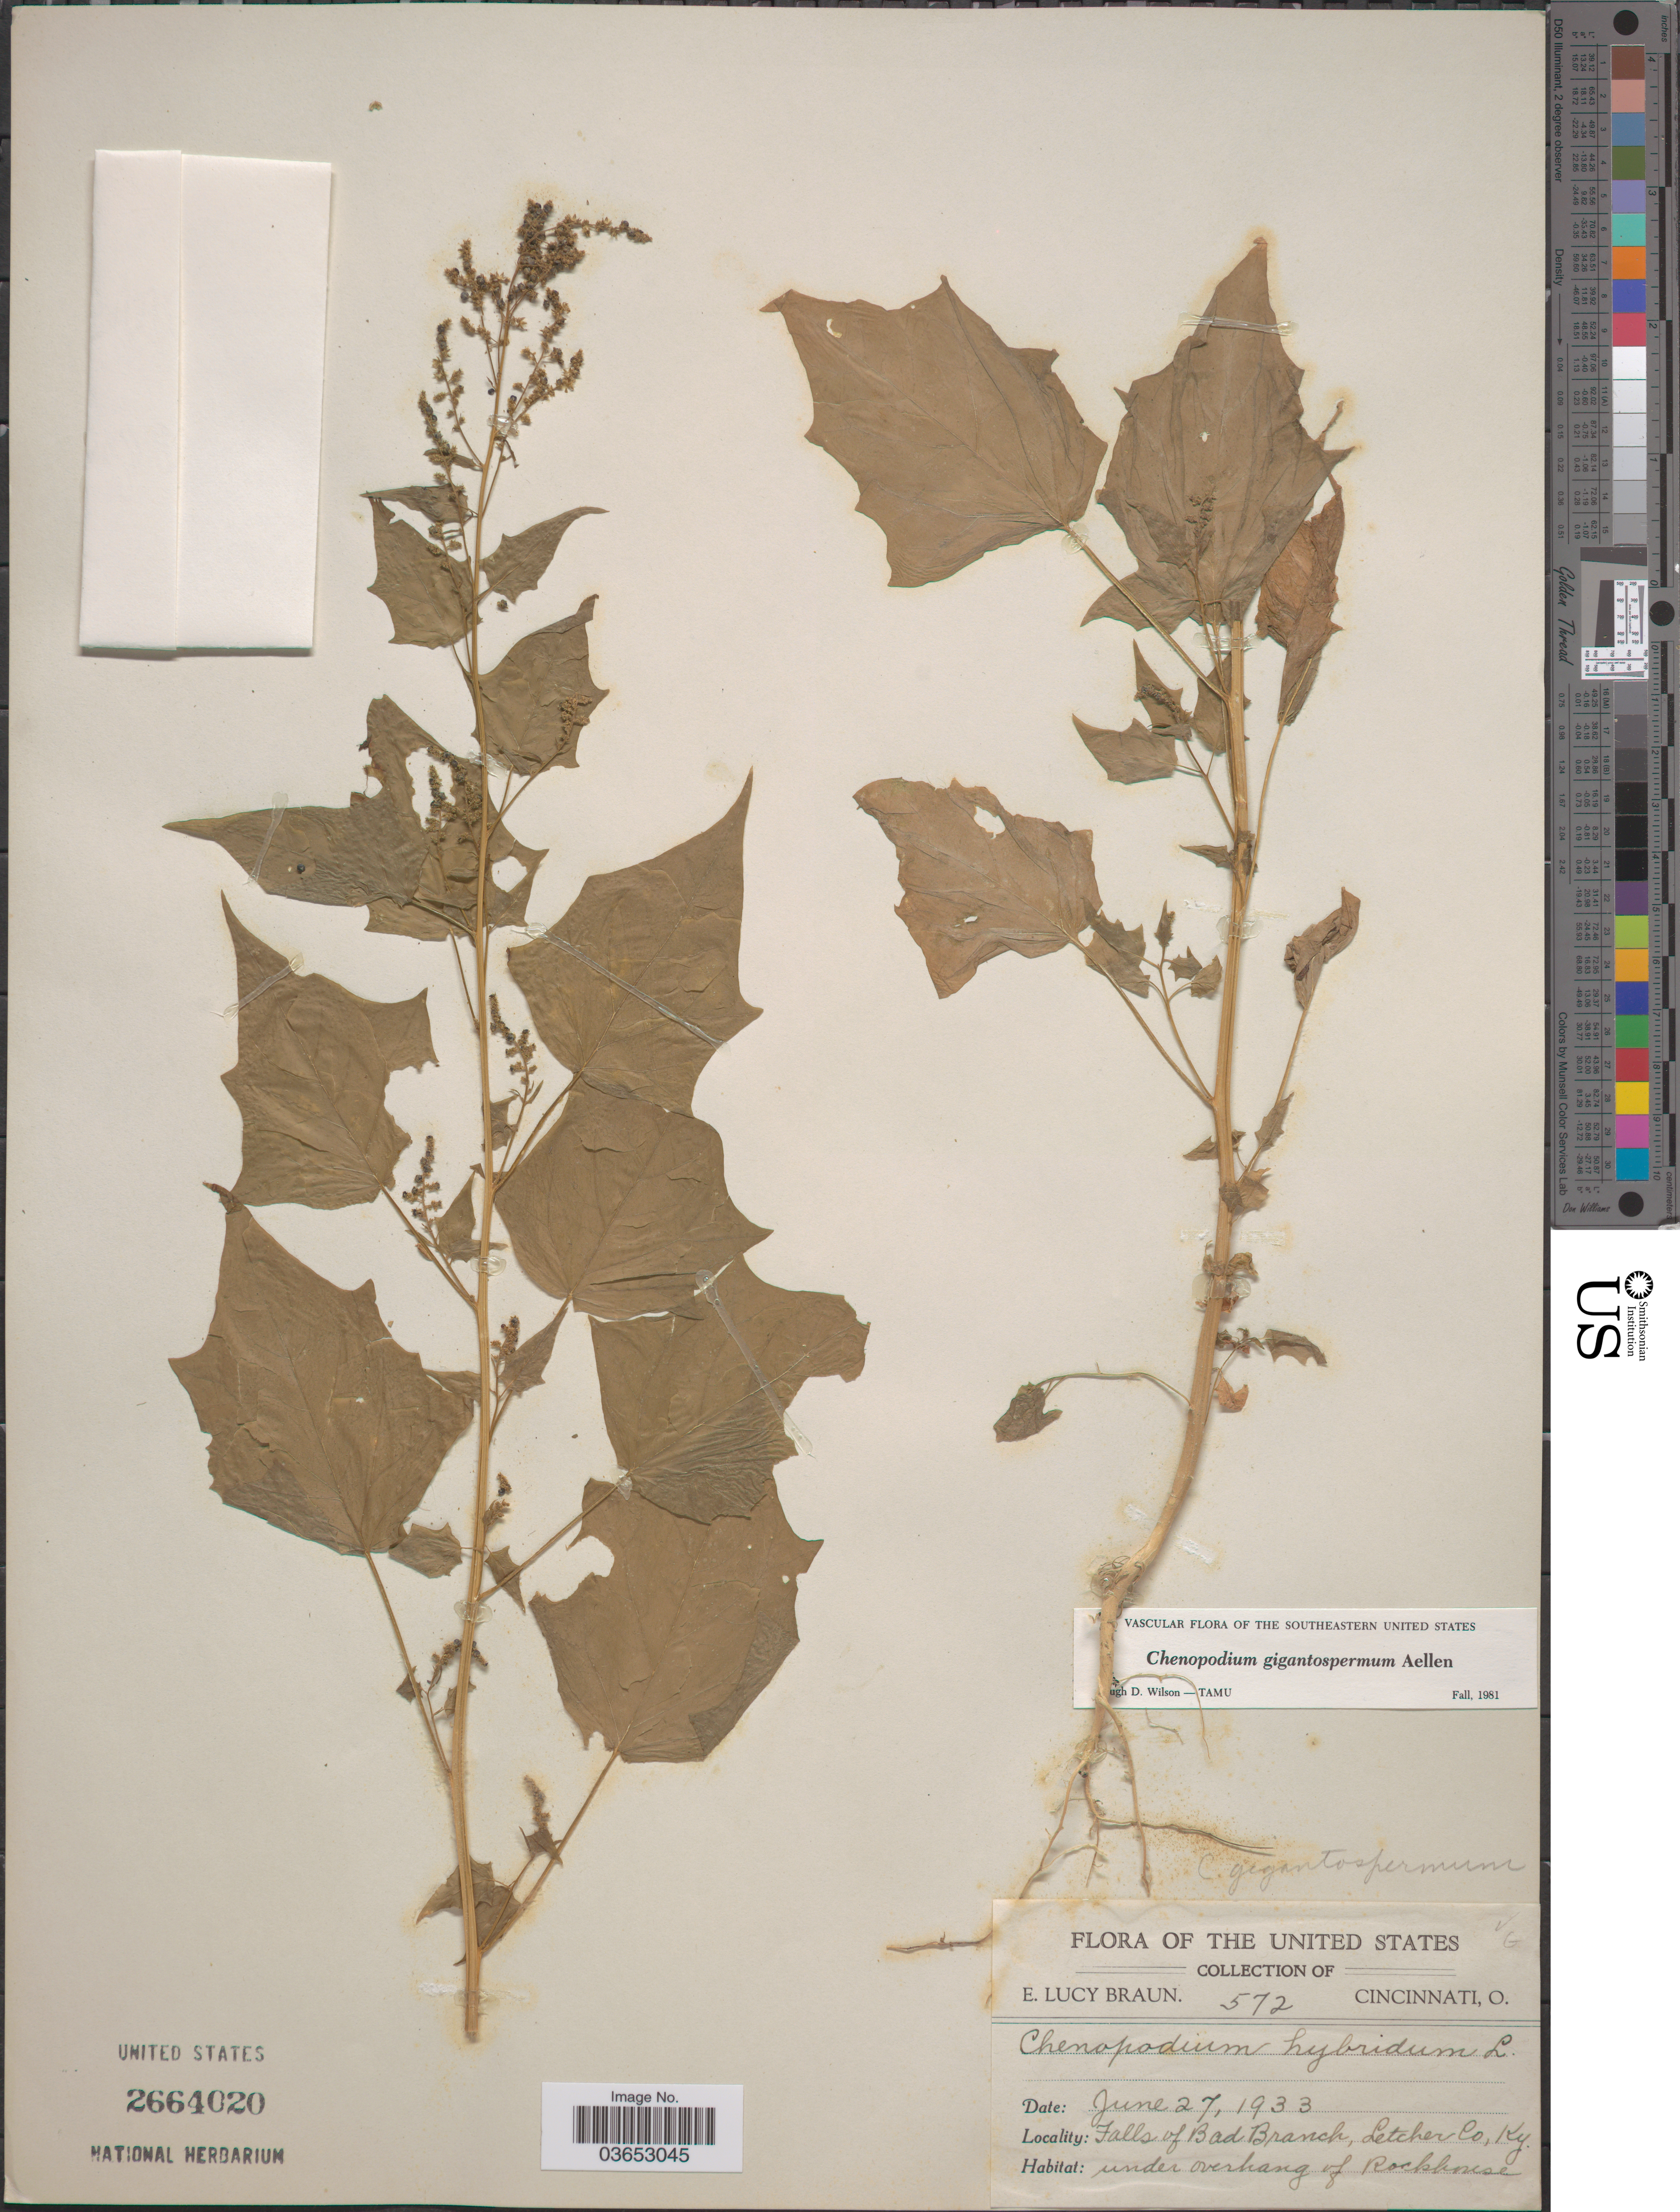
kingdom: Plantae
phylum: Tracheophyta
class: Magnoliopsida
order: Caryophyllales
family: Amaranthaceae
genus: Chenopodium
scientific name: Chenopodium gigantospermum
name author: Aellen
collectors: E. L. Braun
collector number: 572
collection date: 1933-06-27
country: United States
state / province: Kentucky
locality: Falls of Bad Branch, Letcher Co. Under overhang of Rockhouse.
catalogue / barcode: US 2664020